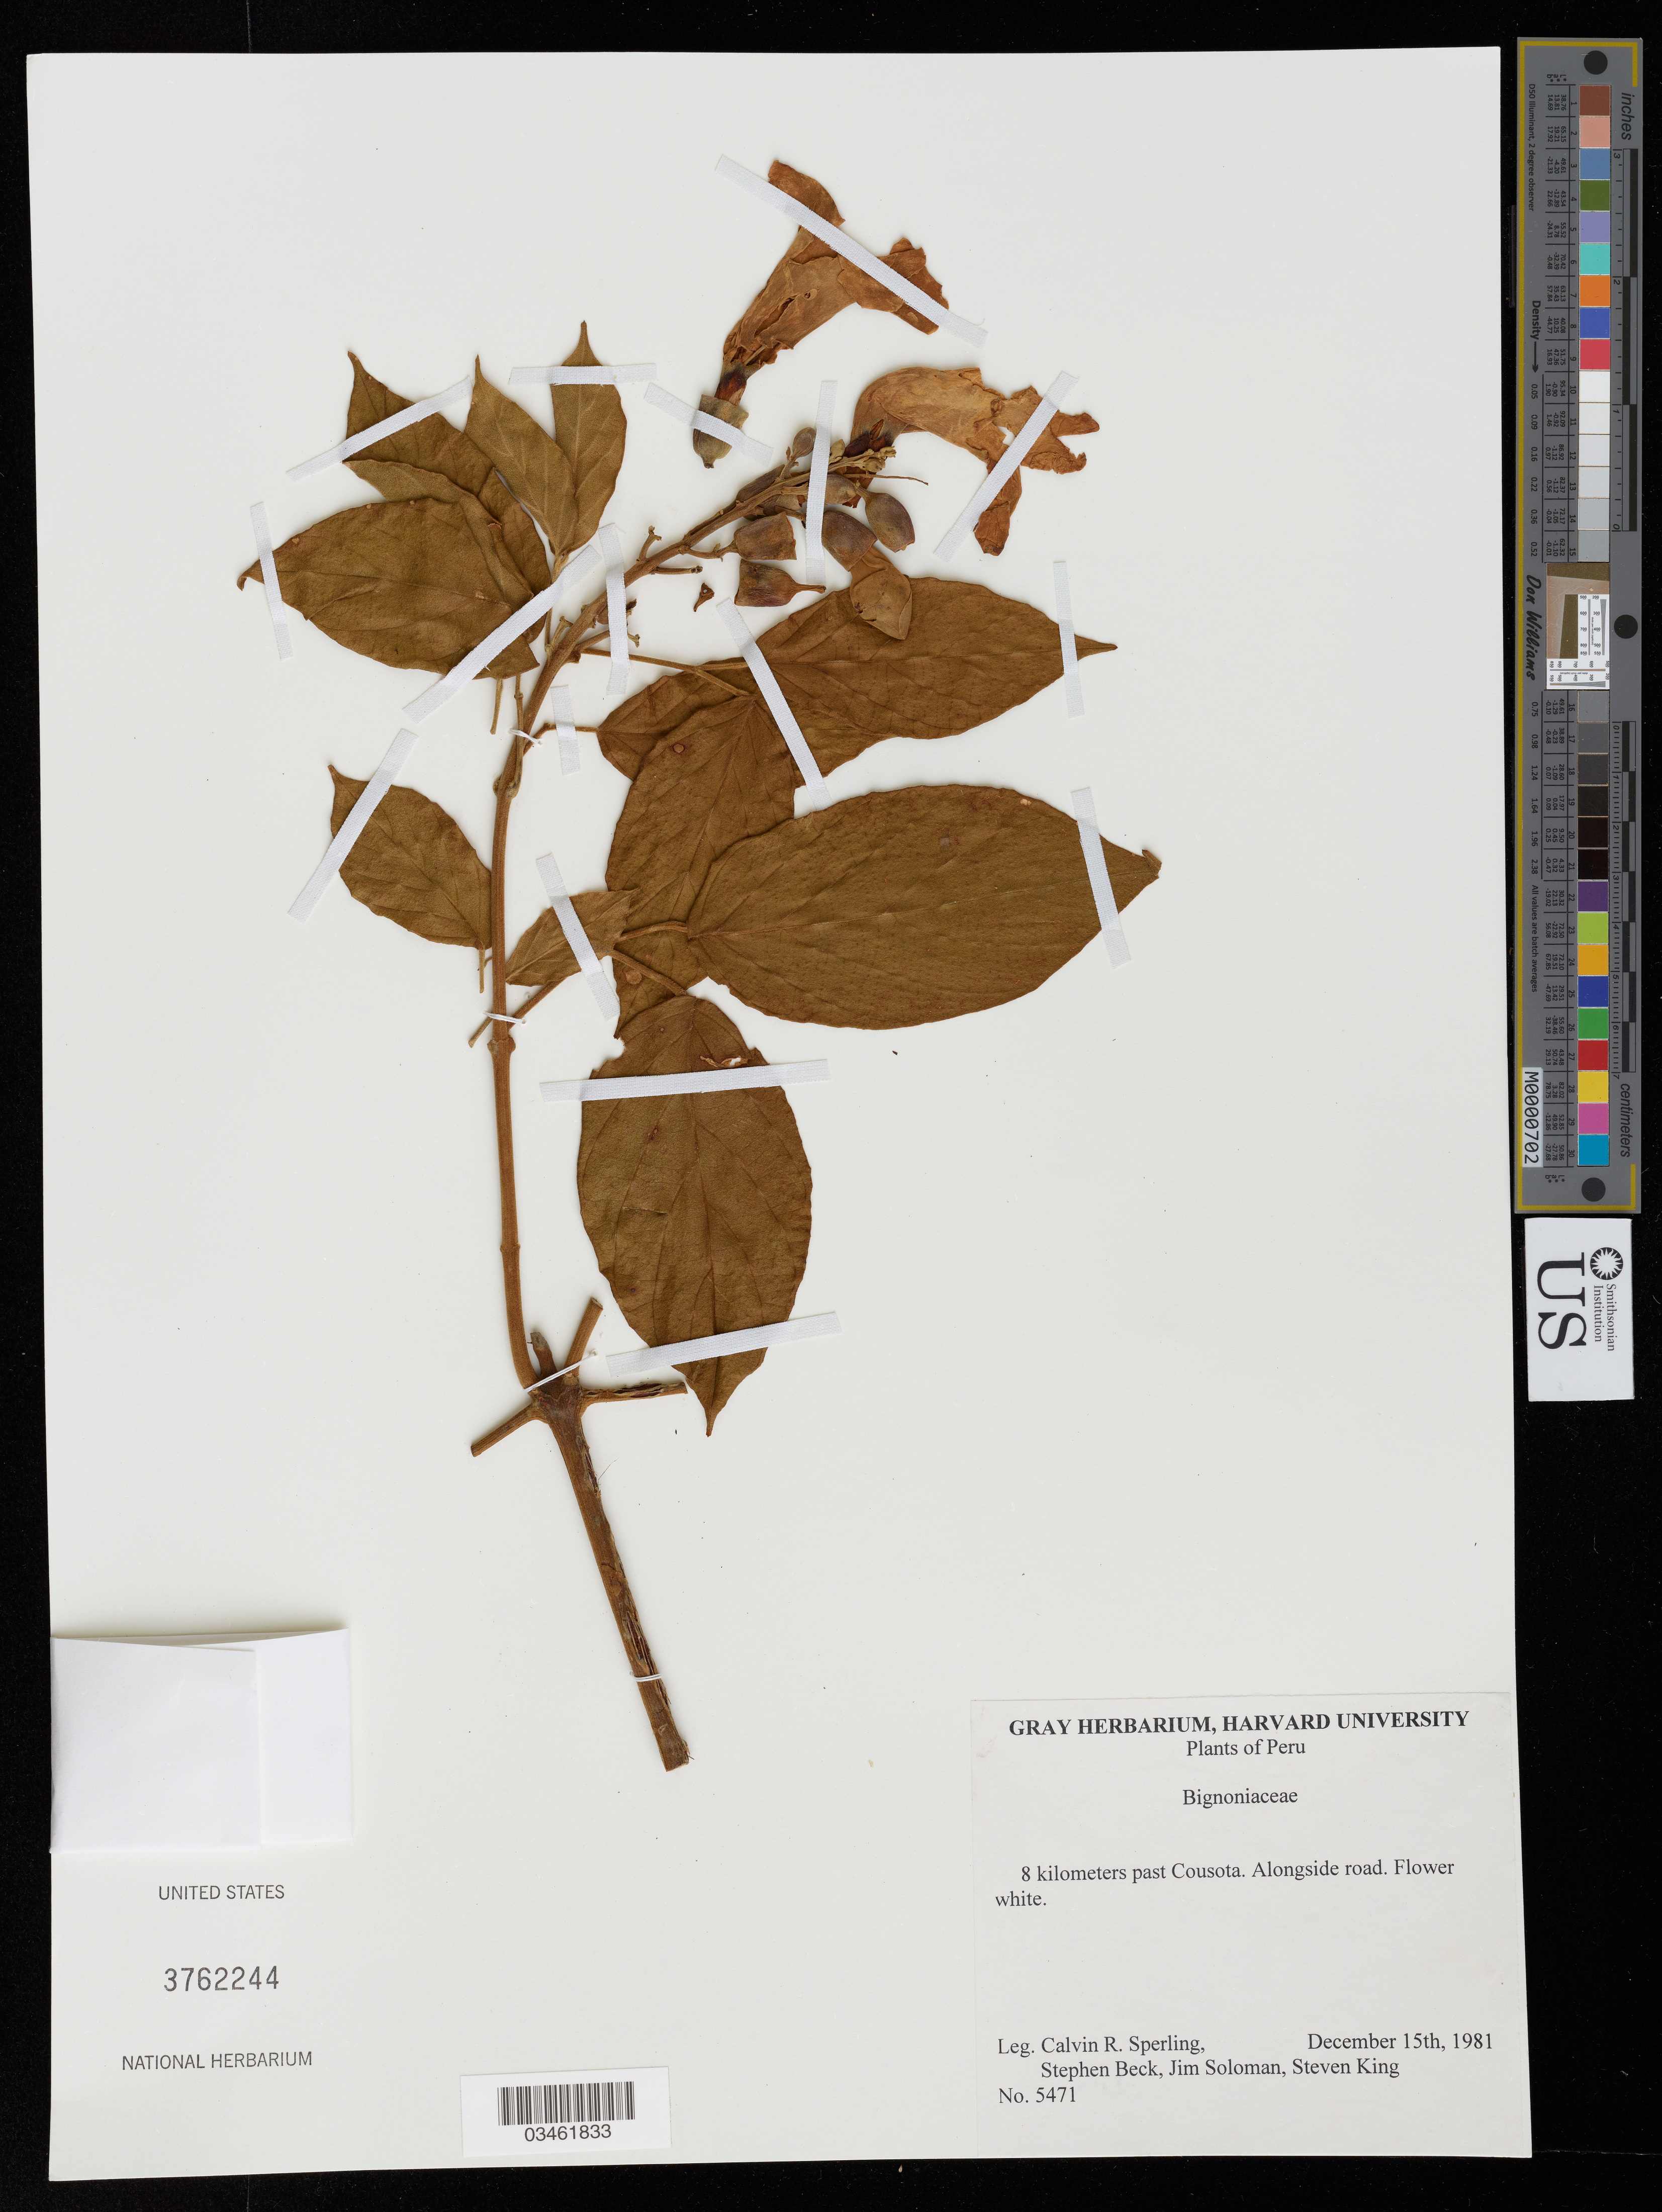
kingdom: Plantae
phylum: Tracheophyta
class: Magnoliopsida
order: Lamiales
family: Bignoniaceae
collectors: C. R. Sperling, S. Beck, J. Soloman & S. R. King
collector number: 5471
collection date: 1981-12-15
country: Peru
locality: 8 kilometers past Cousota. Alongside road.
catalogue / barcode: US 3762244